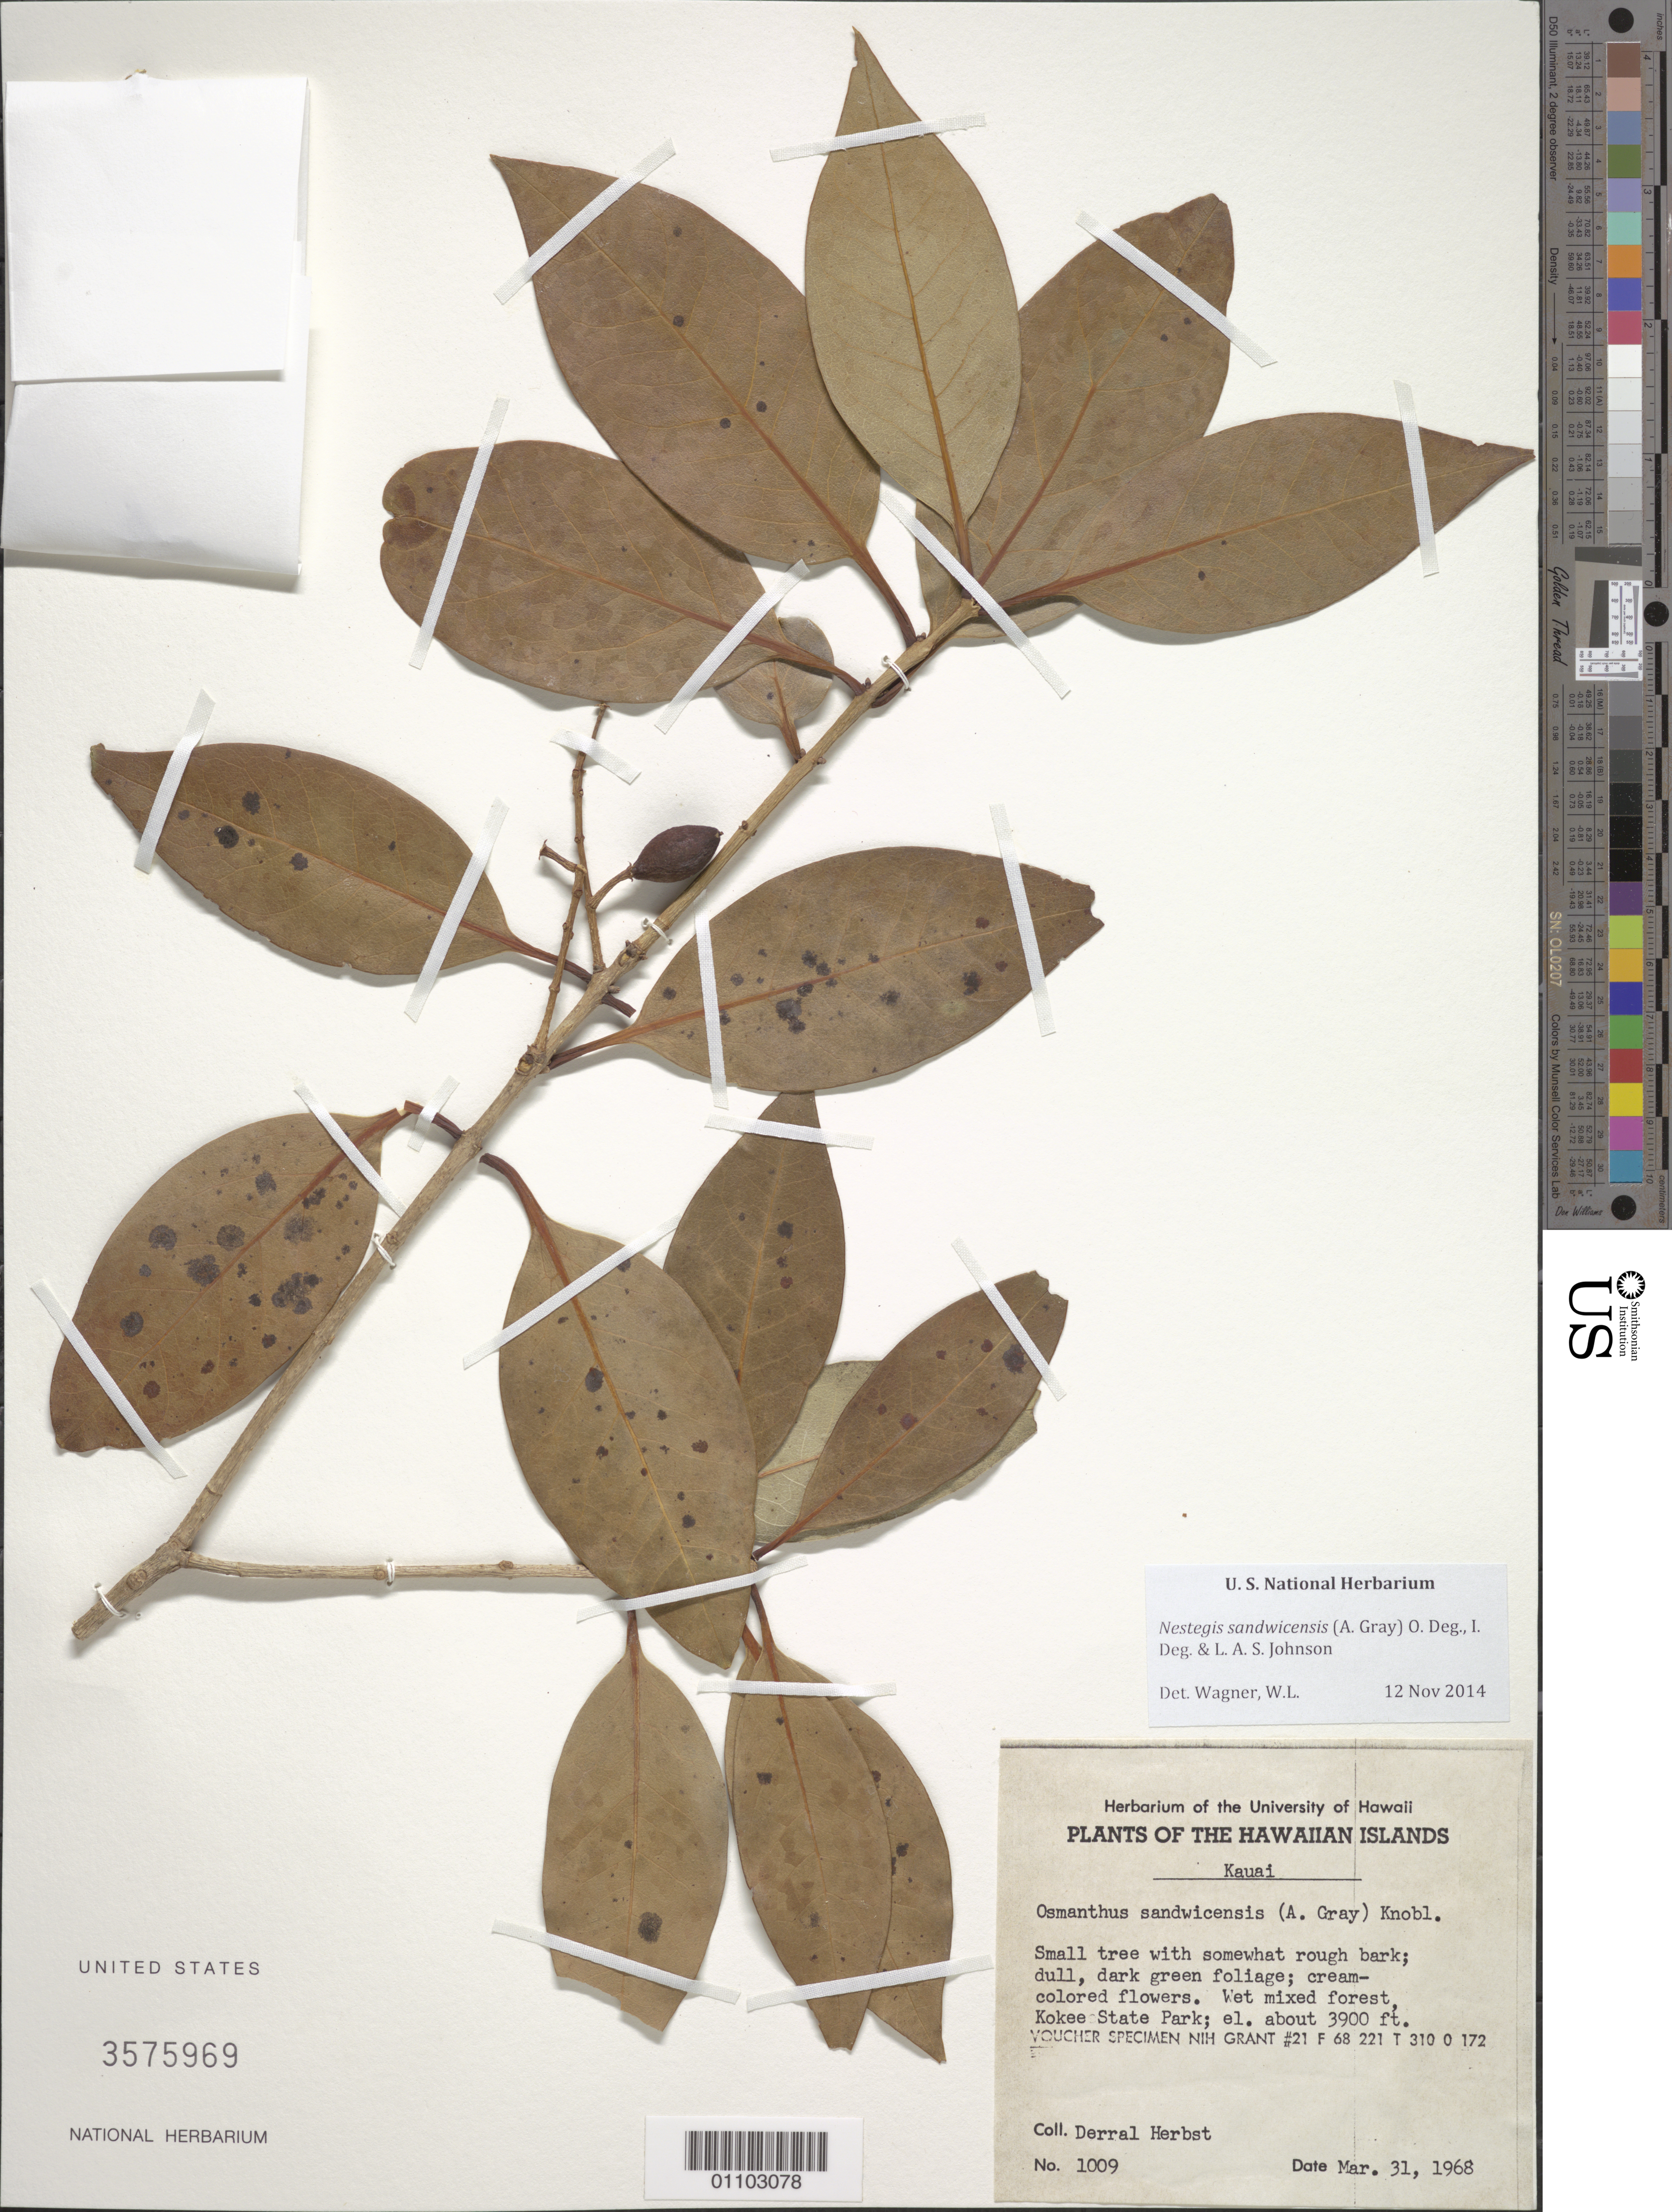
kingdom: Plantae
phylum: Tracheophyta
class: Magnoliopsida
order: Lamiales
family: Oleaceae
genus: Notelaea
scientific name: Notelaea sandwicensis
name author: (A. Gray) Hong-Wa & Besnard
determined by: Wagner, W. L., (BOT), Smithsonian Institution - National Museum of Natural History (UNITED STATES)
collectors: D. R. Herbst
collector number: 1009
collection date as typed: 31 Mar 1968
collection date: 1968-03-31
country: United States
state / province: Hawaii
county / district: Kauai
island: Kaua'i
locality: Kokee State Park, Kauai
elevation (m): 1189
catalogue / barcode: US 3575969